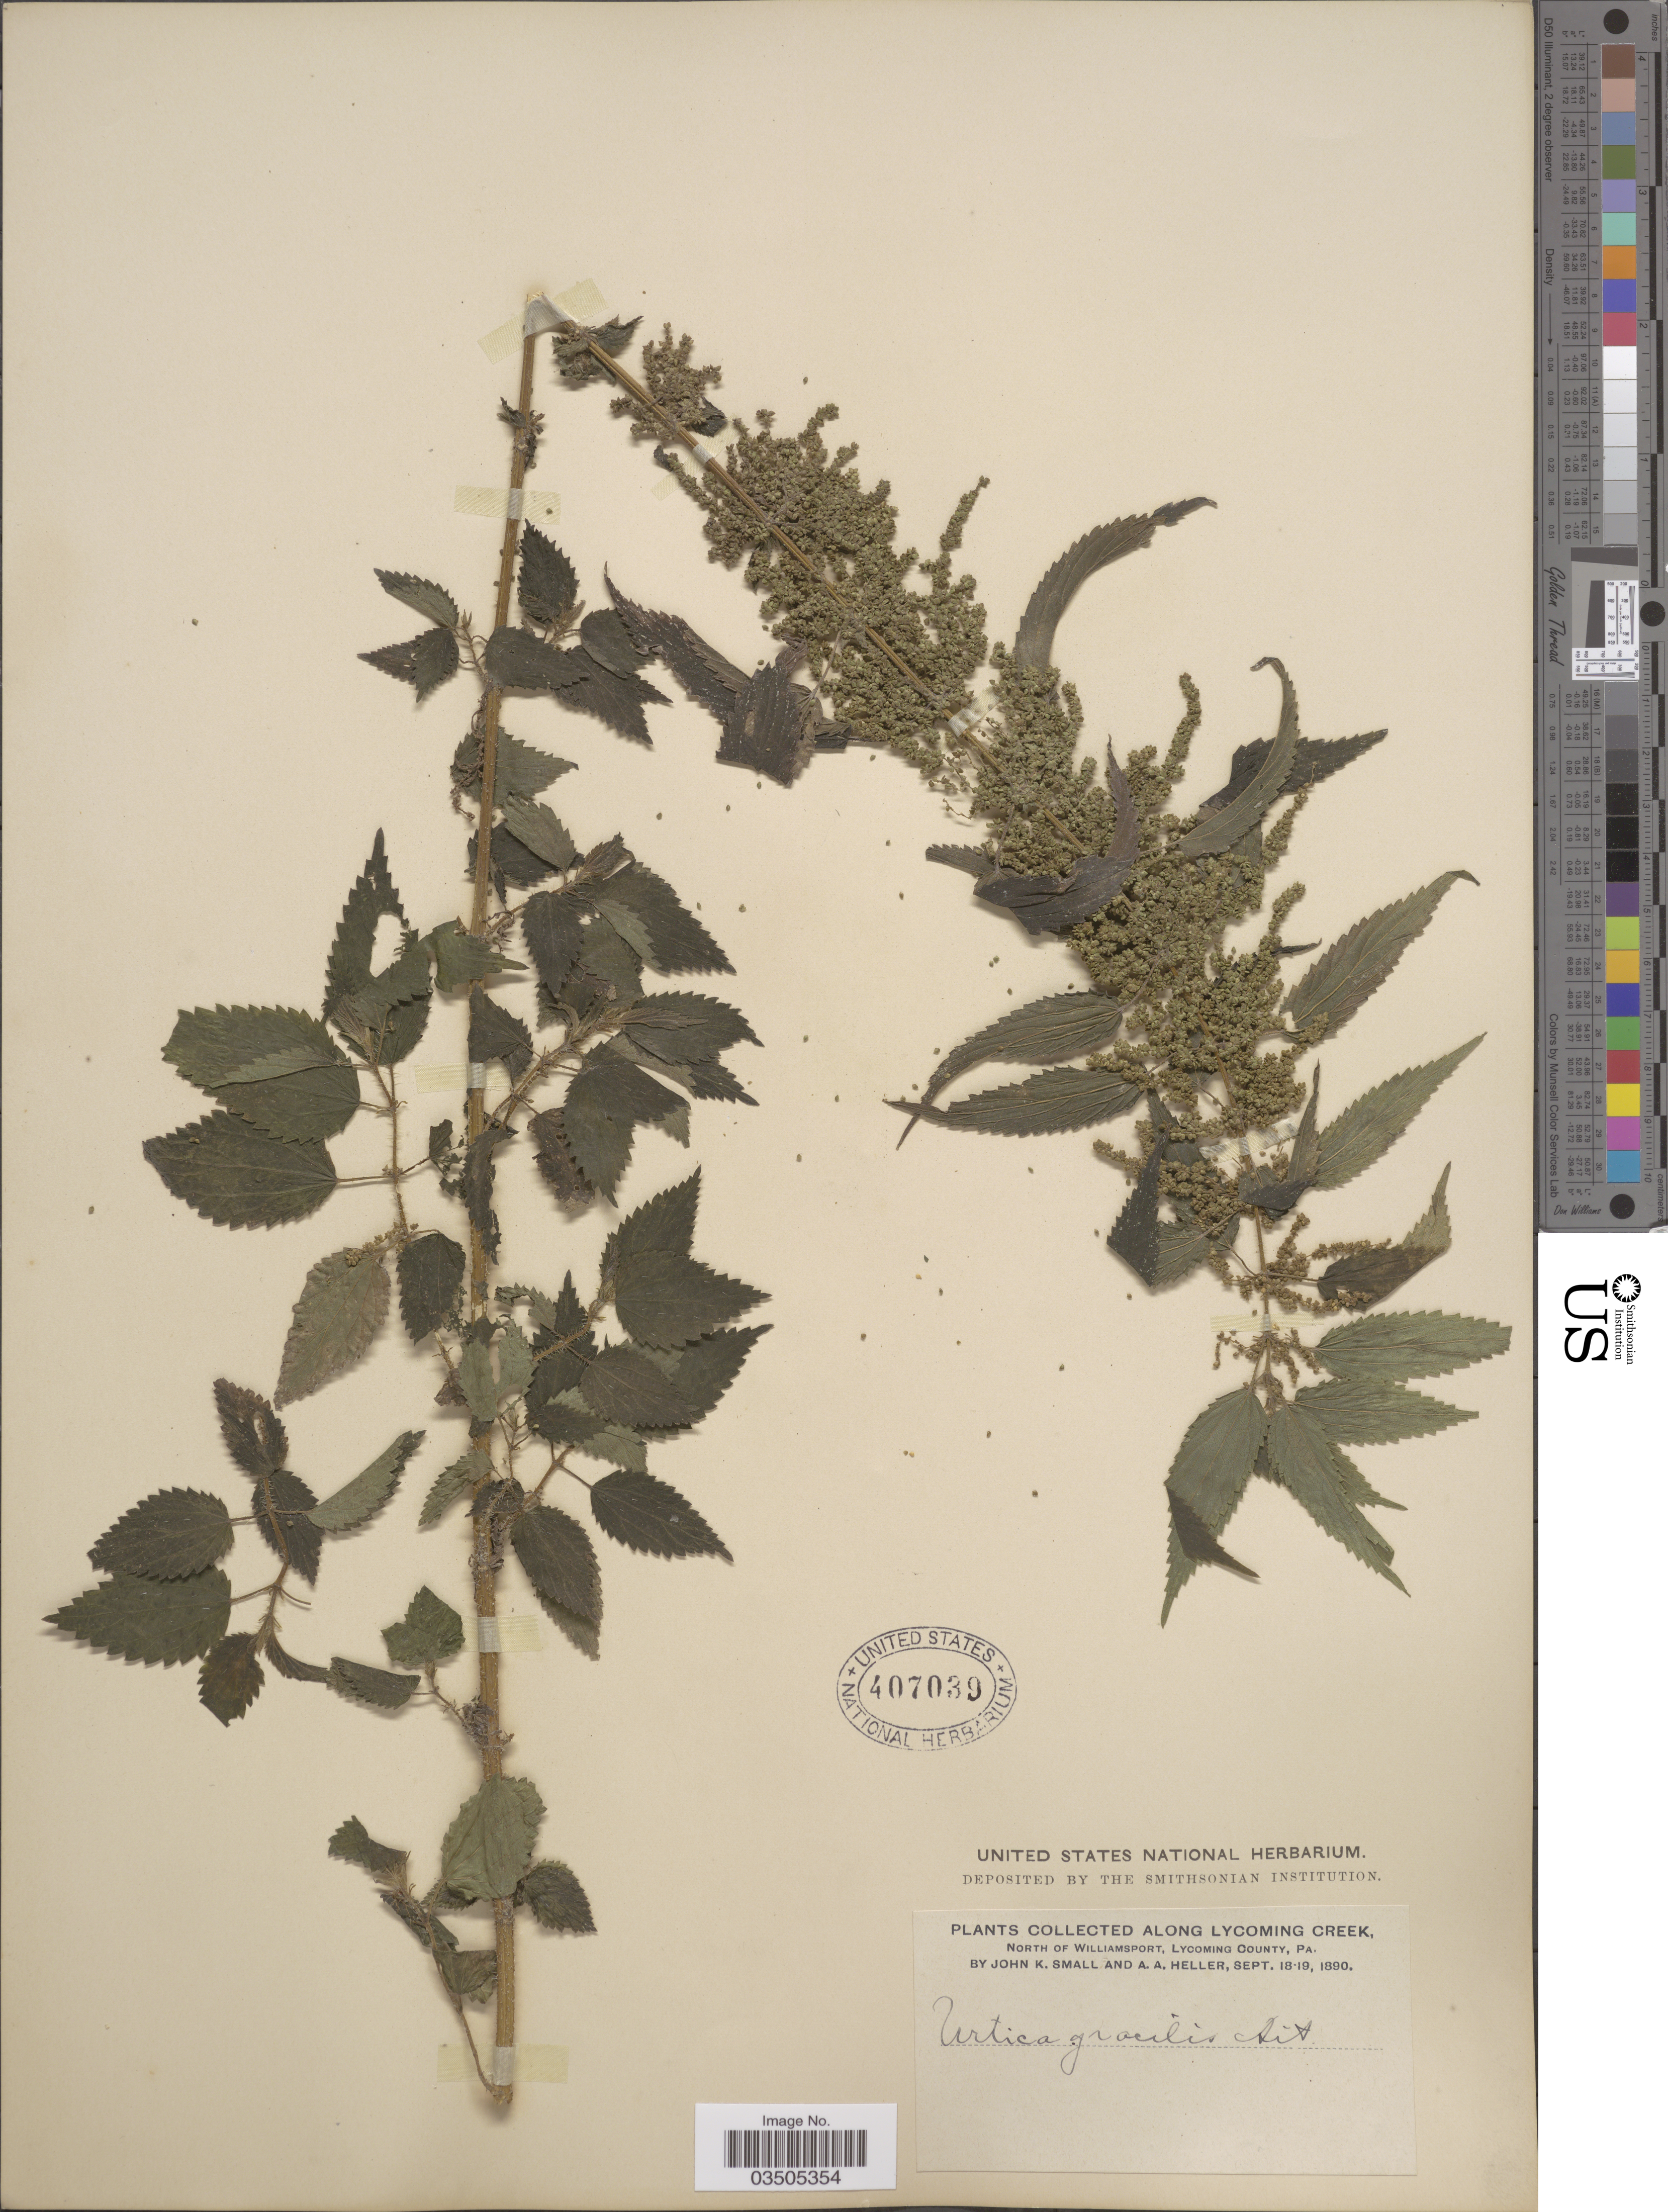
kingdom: Plantae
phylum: Tracheophyta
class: Magnoliopsida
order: Rosales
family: Urticaceae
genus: Urtica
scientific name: Urtica dioica subsp. gracilis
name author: L.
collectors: J. K. Small & A. A. Heller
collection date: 1890-09-18/1890-09-19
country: United States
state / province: Pennsylvania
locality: Along Lycoming Creek. North of Williamsport, Lycoming County.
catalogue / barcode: US 407039